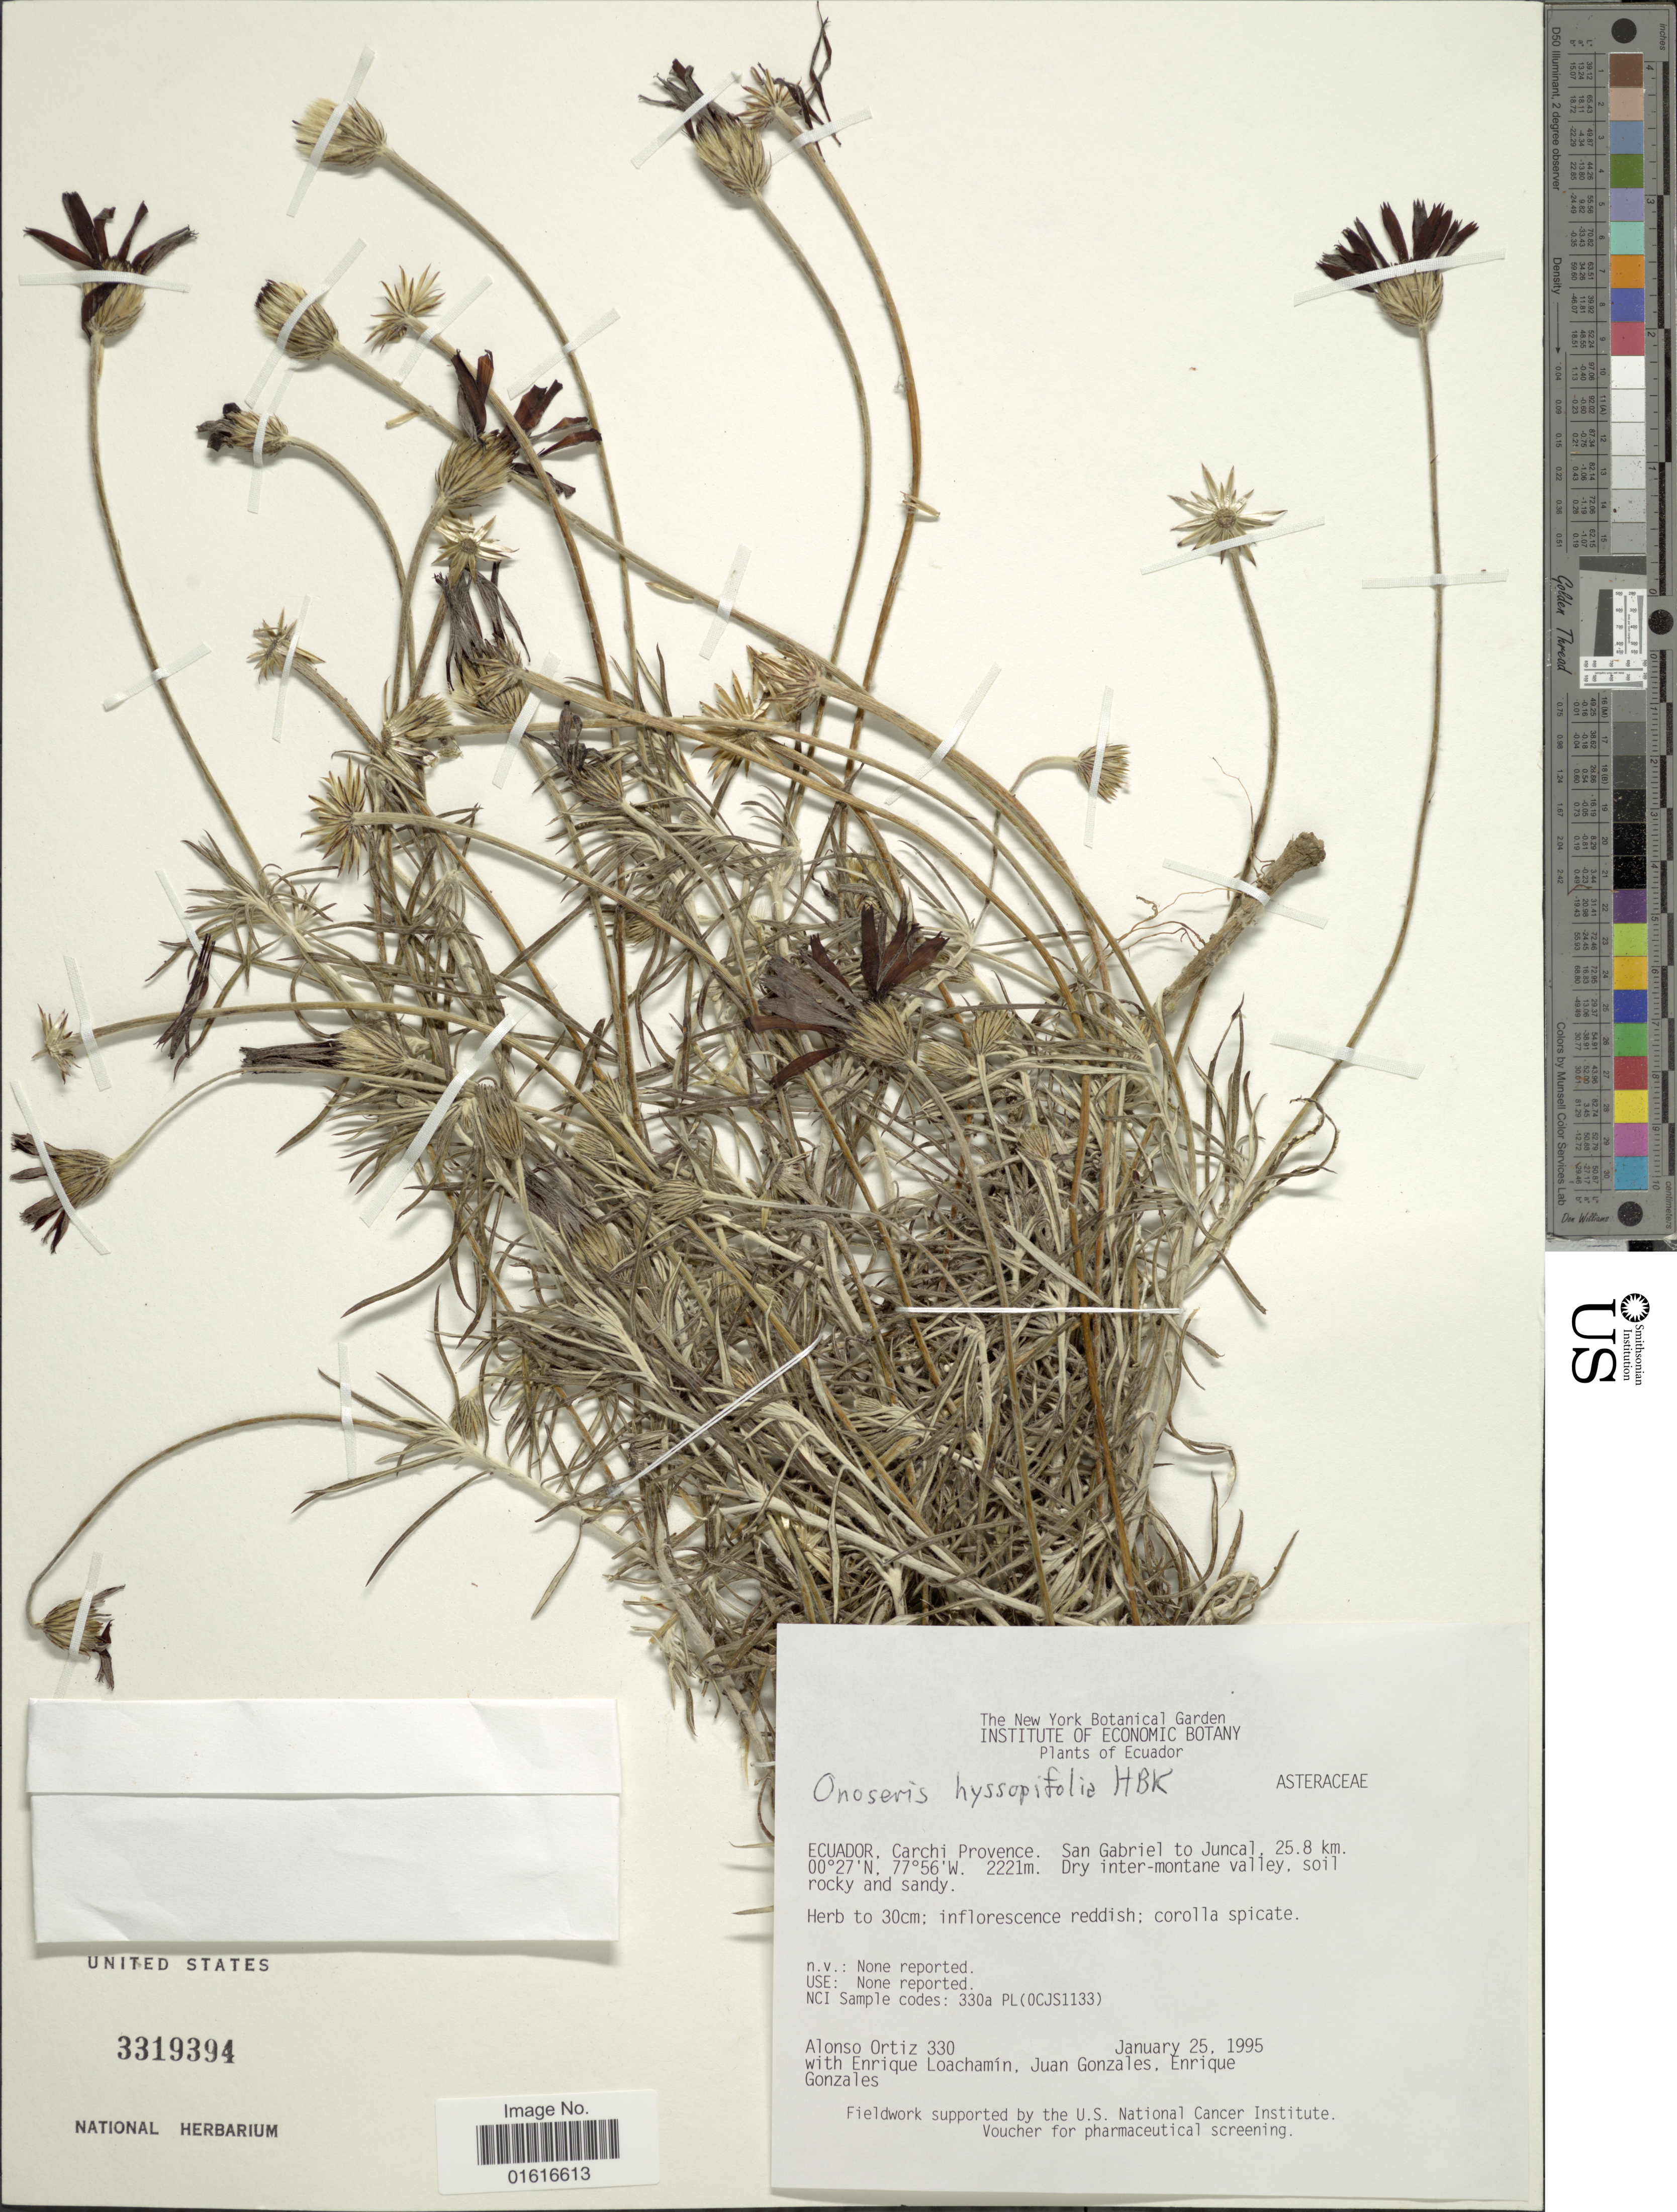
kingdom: Plantae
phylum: Tracheophyta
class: Magnoliopsida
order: Asterales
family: Asteraceae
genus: Onoseris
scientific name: Onoseris hyssopifolia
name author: Kunth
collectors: A. Ortiz, E. Loachamin, J. Gonzales & E. Gonzales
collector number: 330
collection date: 1995-01-25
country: Ecuador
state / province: Carchi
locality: San Gabriel to Juncal 25.8 km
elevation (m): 2221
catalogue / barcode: US 3319394